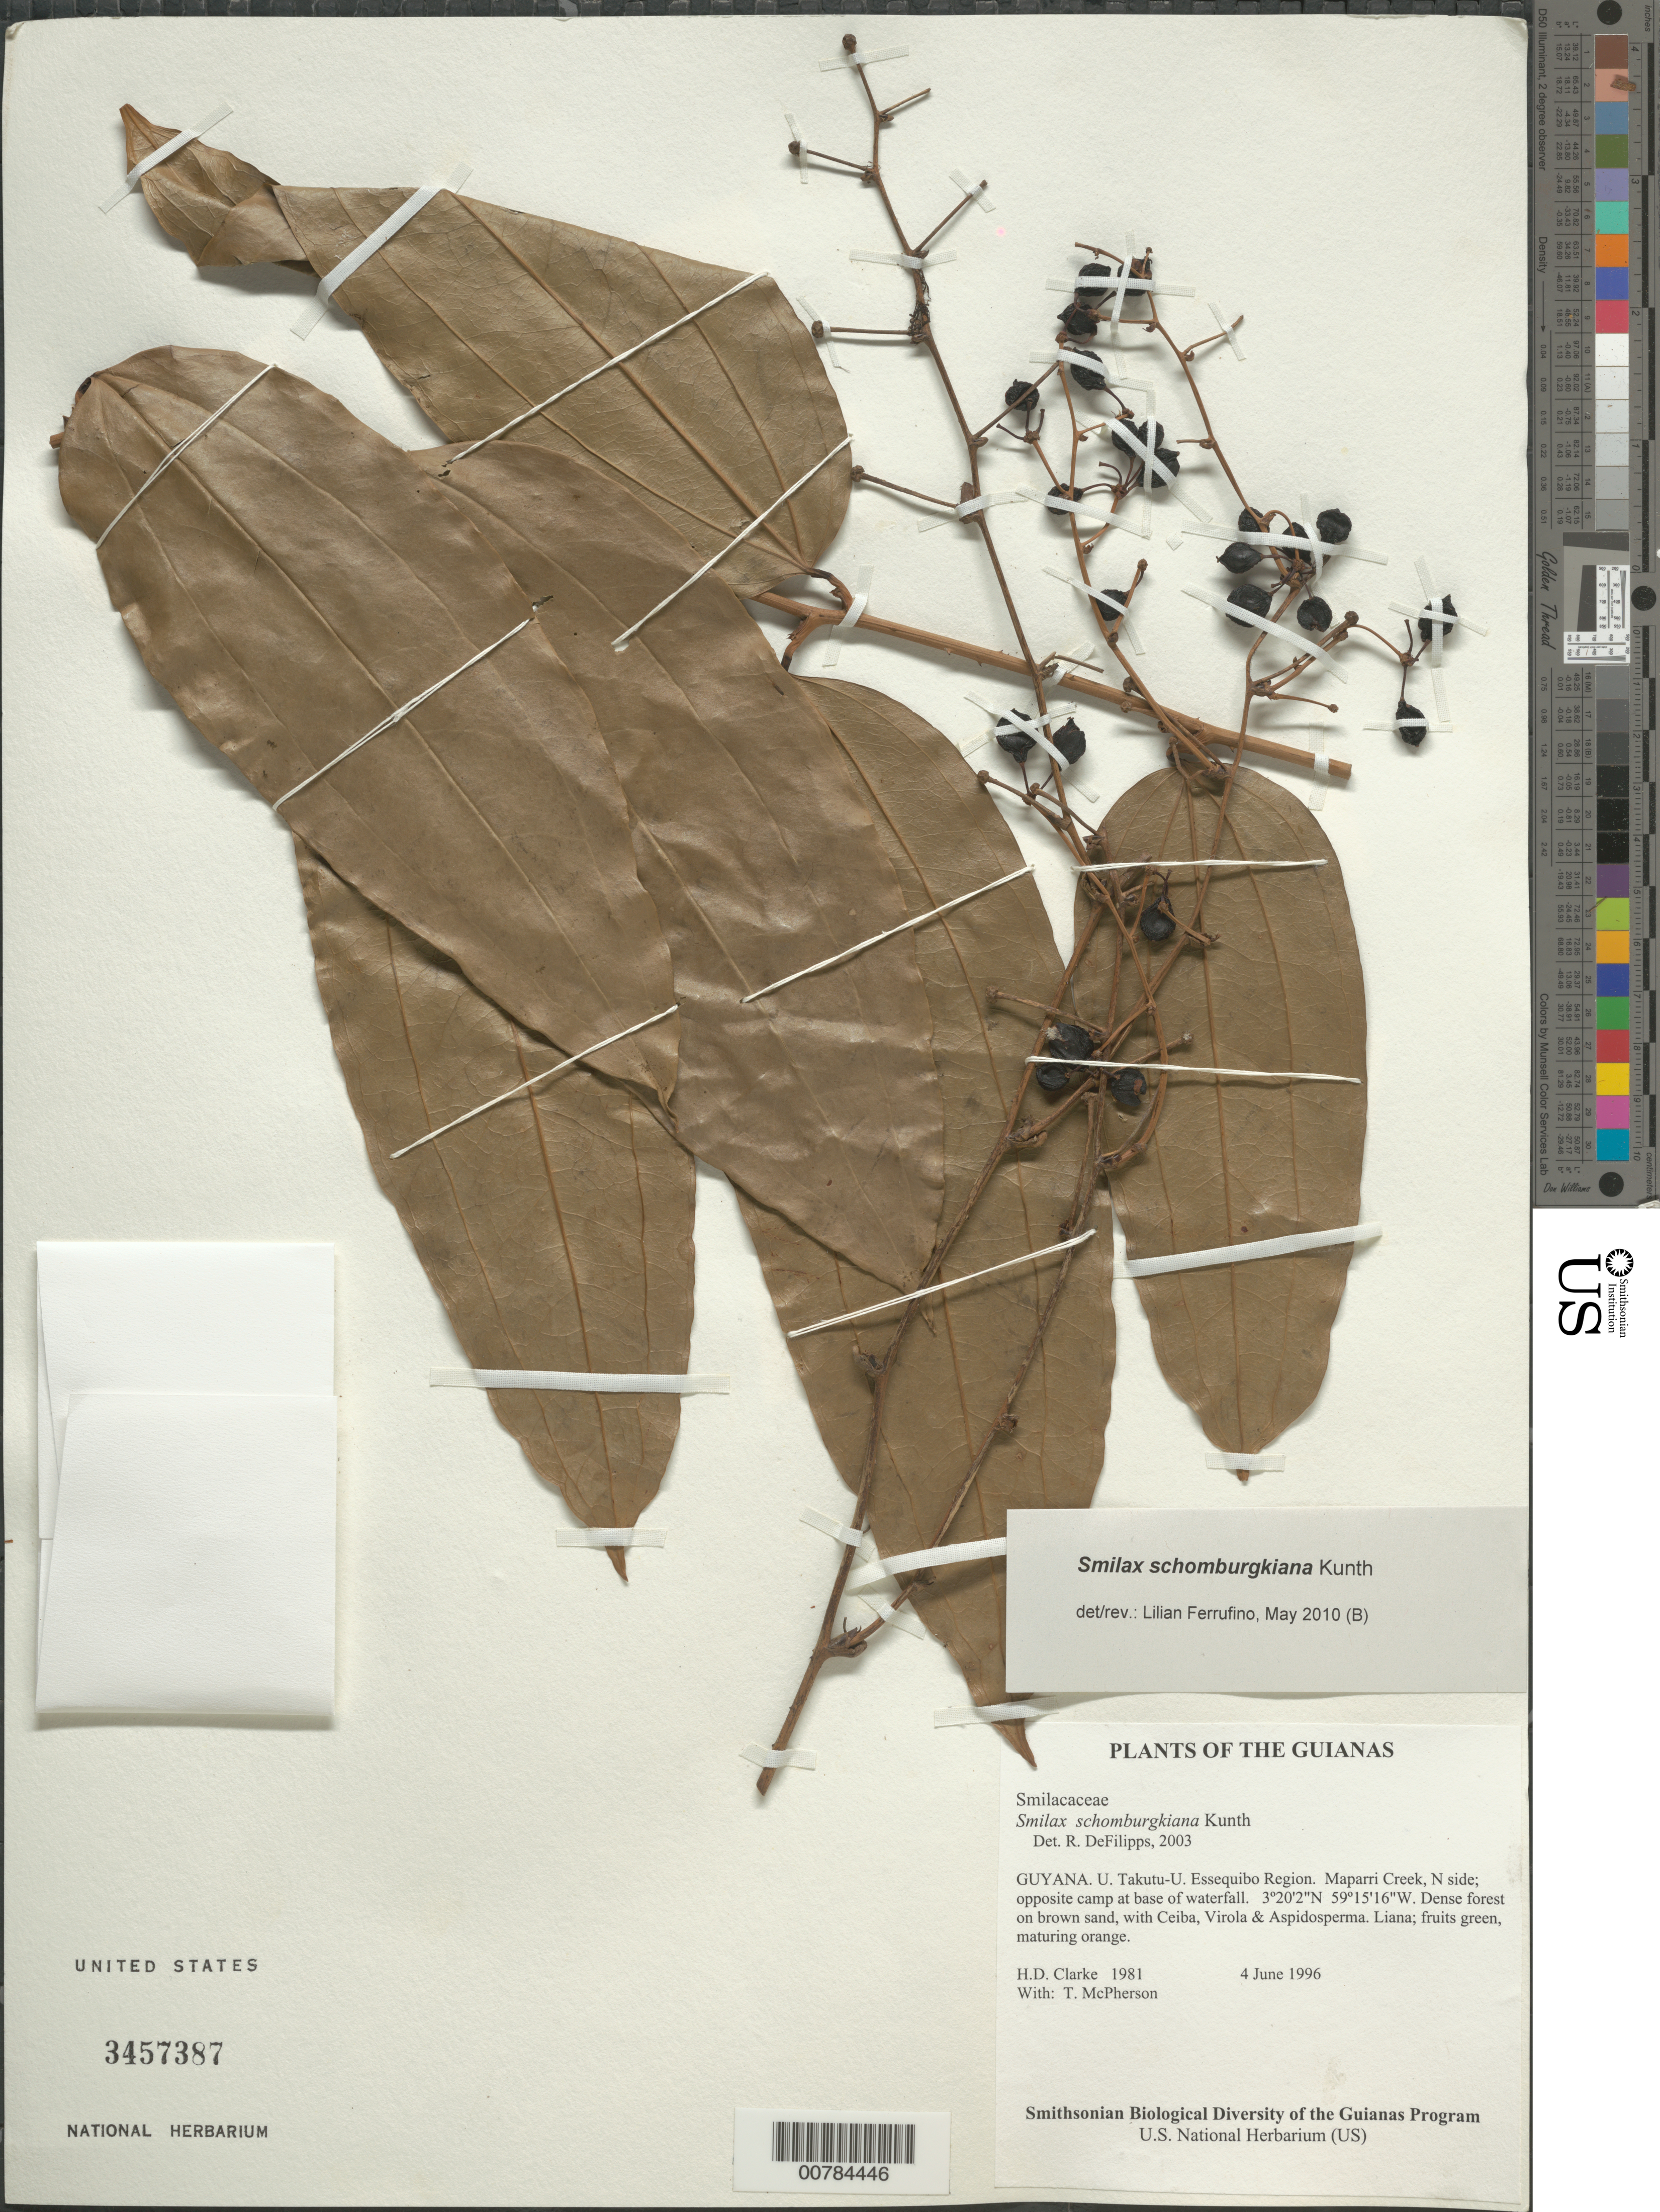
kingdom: Plantae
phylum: Tracheophyta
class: Liliopsida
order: Liliales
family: Smilacaceae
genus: Smilax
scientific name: Smilax schomburgkiana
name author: Kunth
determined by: DeFilipps, R. A.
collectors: H. D. Clarke & T. McPherson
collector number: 1981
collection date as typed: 5 June 1996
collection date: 1996-06-05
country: Guyana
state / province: U. Takutu-U. Essequibo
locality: Maparri Creek, N side; opposite camp at base of waterfall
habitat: Streamside vegetation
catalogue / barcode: US 3457387